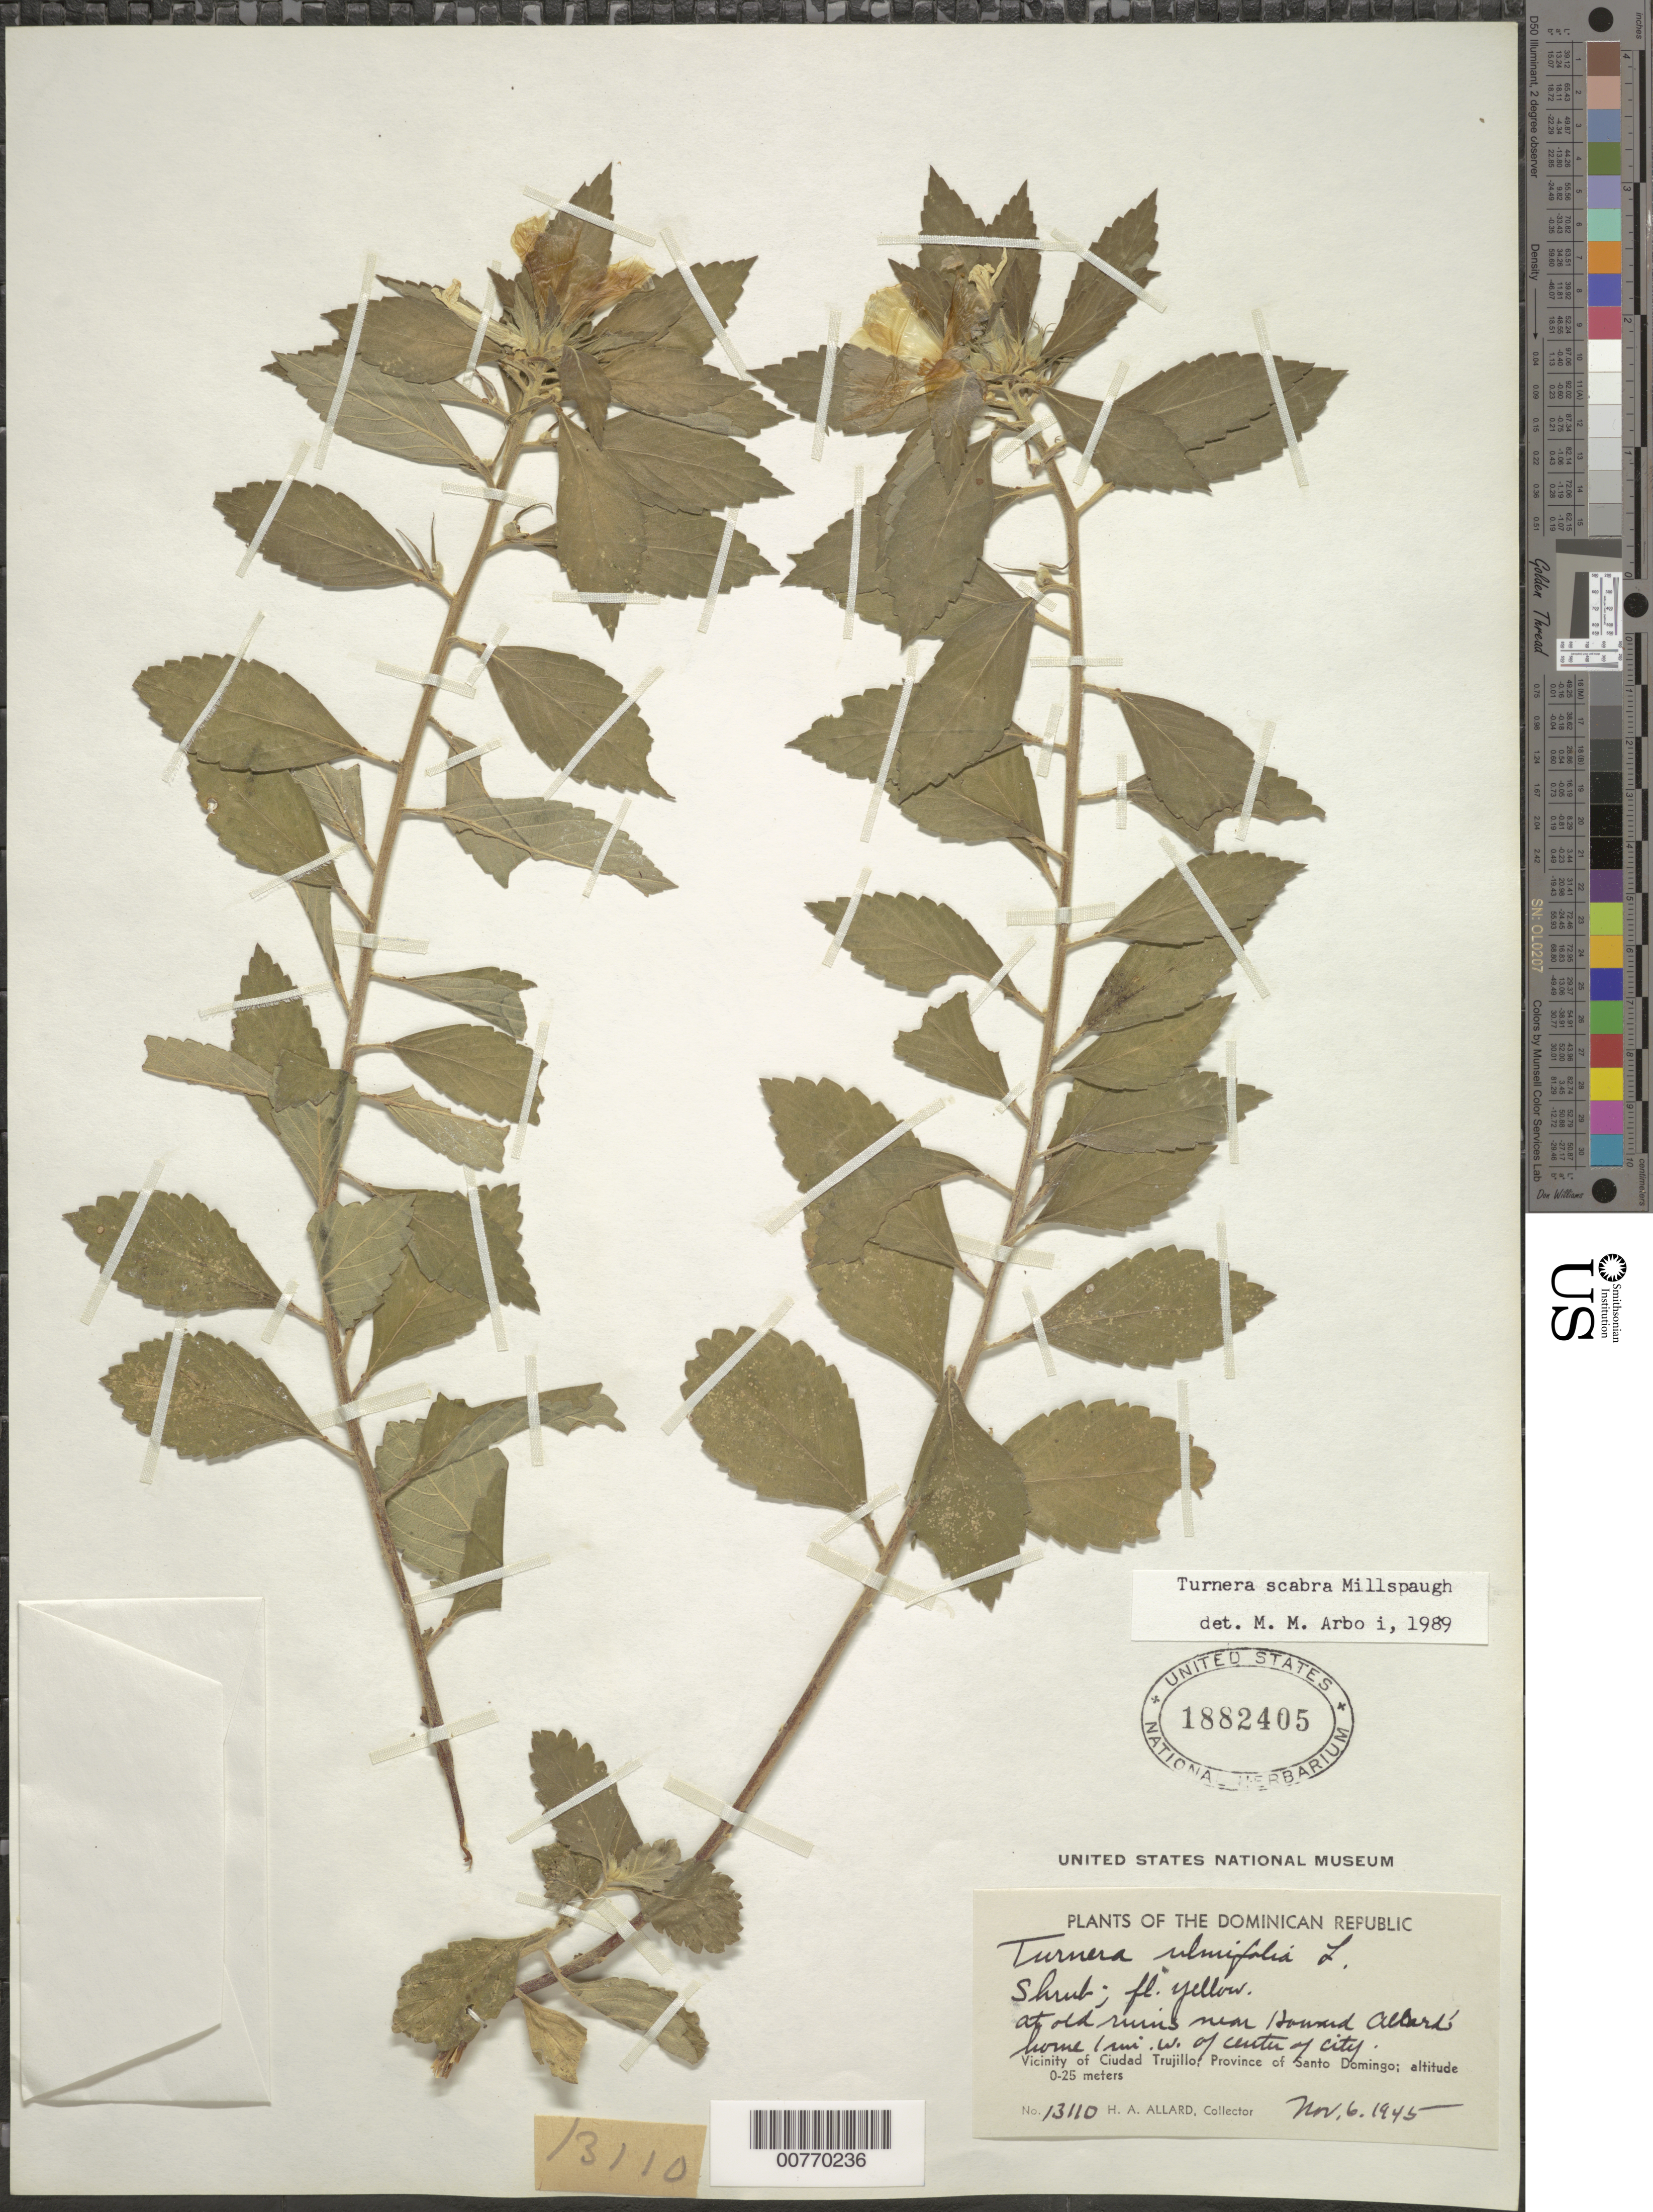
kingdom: Plantae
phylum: Tracheophyta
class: Magnoliopsida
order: Malpighiales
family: Turneraceae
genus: Turnera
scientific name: Turnera ulmifolia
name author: L.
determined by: Arbo, M. M.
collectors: H. A. Allard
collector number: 13110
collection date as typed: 06 Nov 1945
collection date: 1945-11-06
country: Dominican Republic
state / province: Santo Domingo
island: Hispaniola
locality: Vicinity of Ciudad Trujillo, at old ruins near of Howard Allard's home, 1 mile west of center of city.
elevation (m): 0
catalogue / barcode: US 1882405